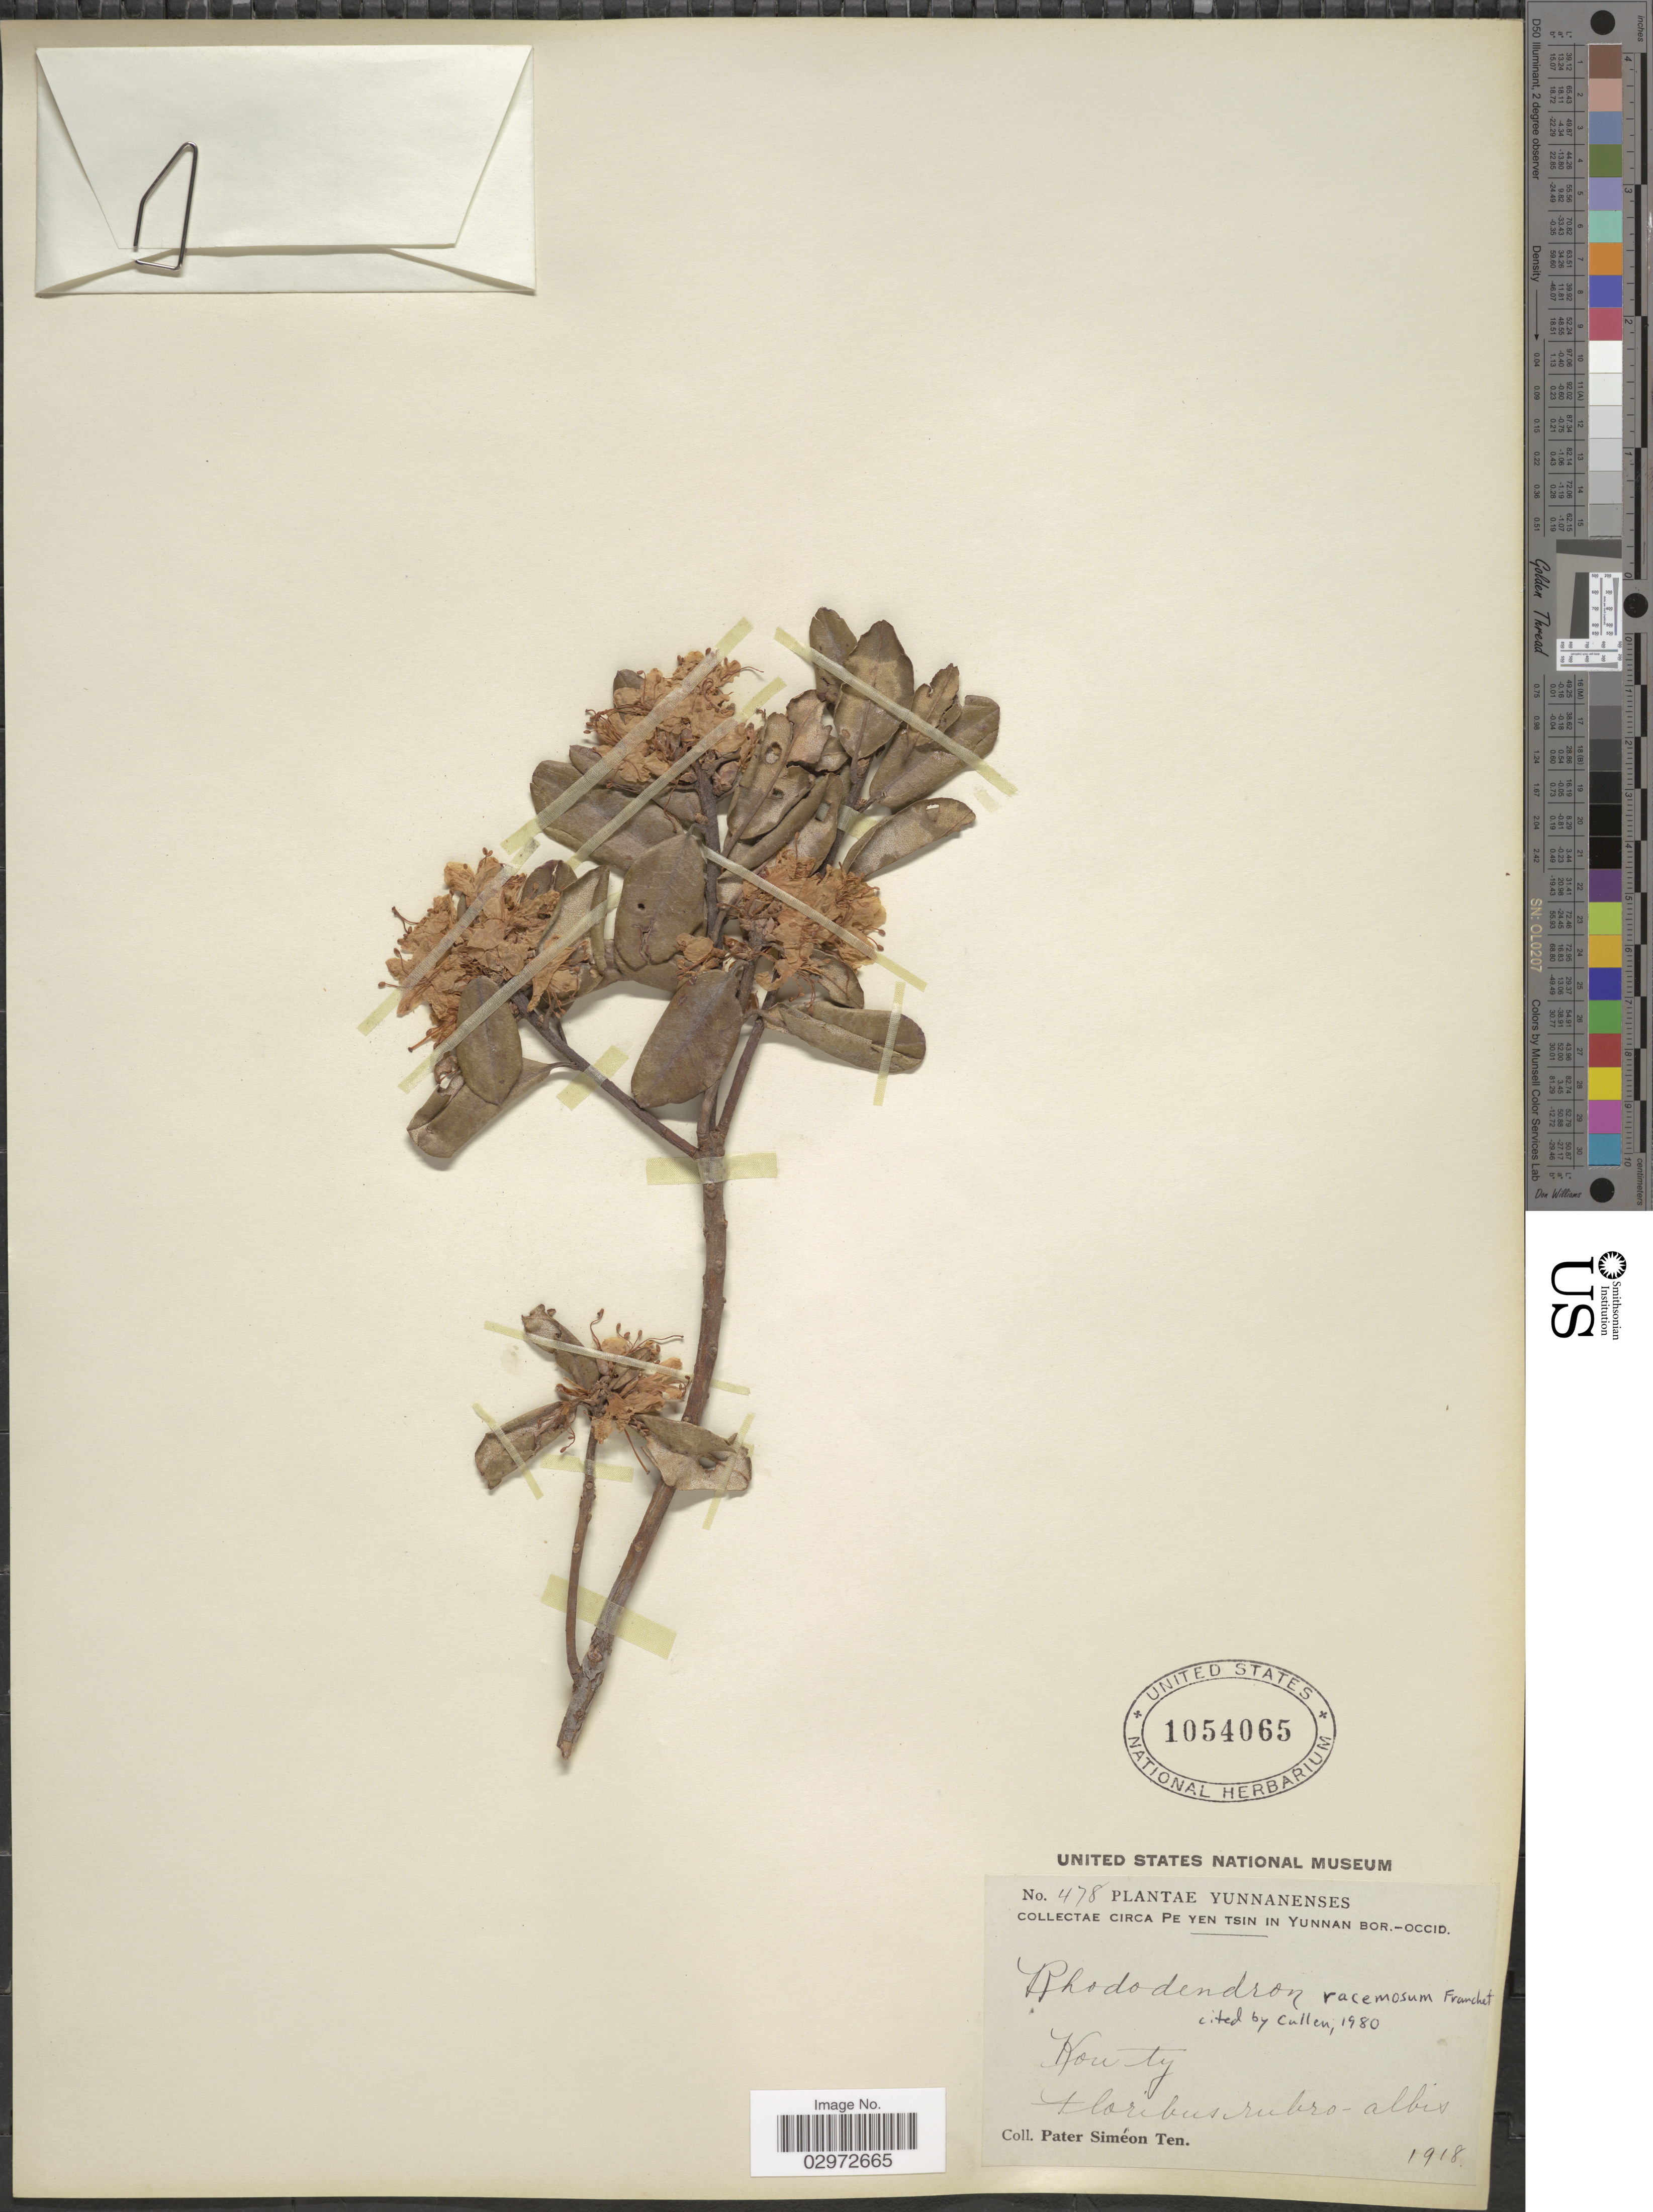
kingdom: Plantae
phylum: Tracheophyta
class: Magnoliopsida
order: Ericales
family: Ericaceae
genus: Rhododendron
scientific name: Rhododendron racemosum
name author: Franch.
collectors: P. S. Ten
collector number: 478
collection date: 1918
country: China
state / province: Yunnan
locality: Circa Pe Yen Tsin in Yunnan Bor.-Occid. Kou ty.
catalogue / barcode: US 1054065